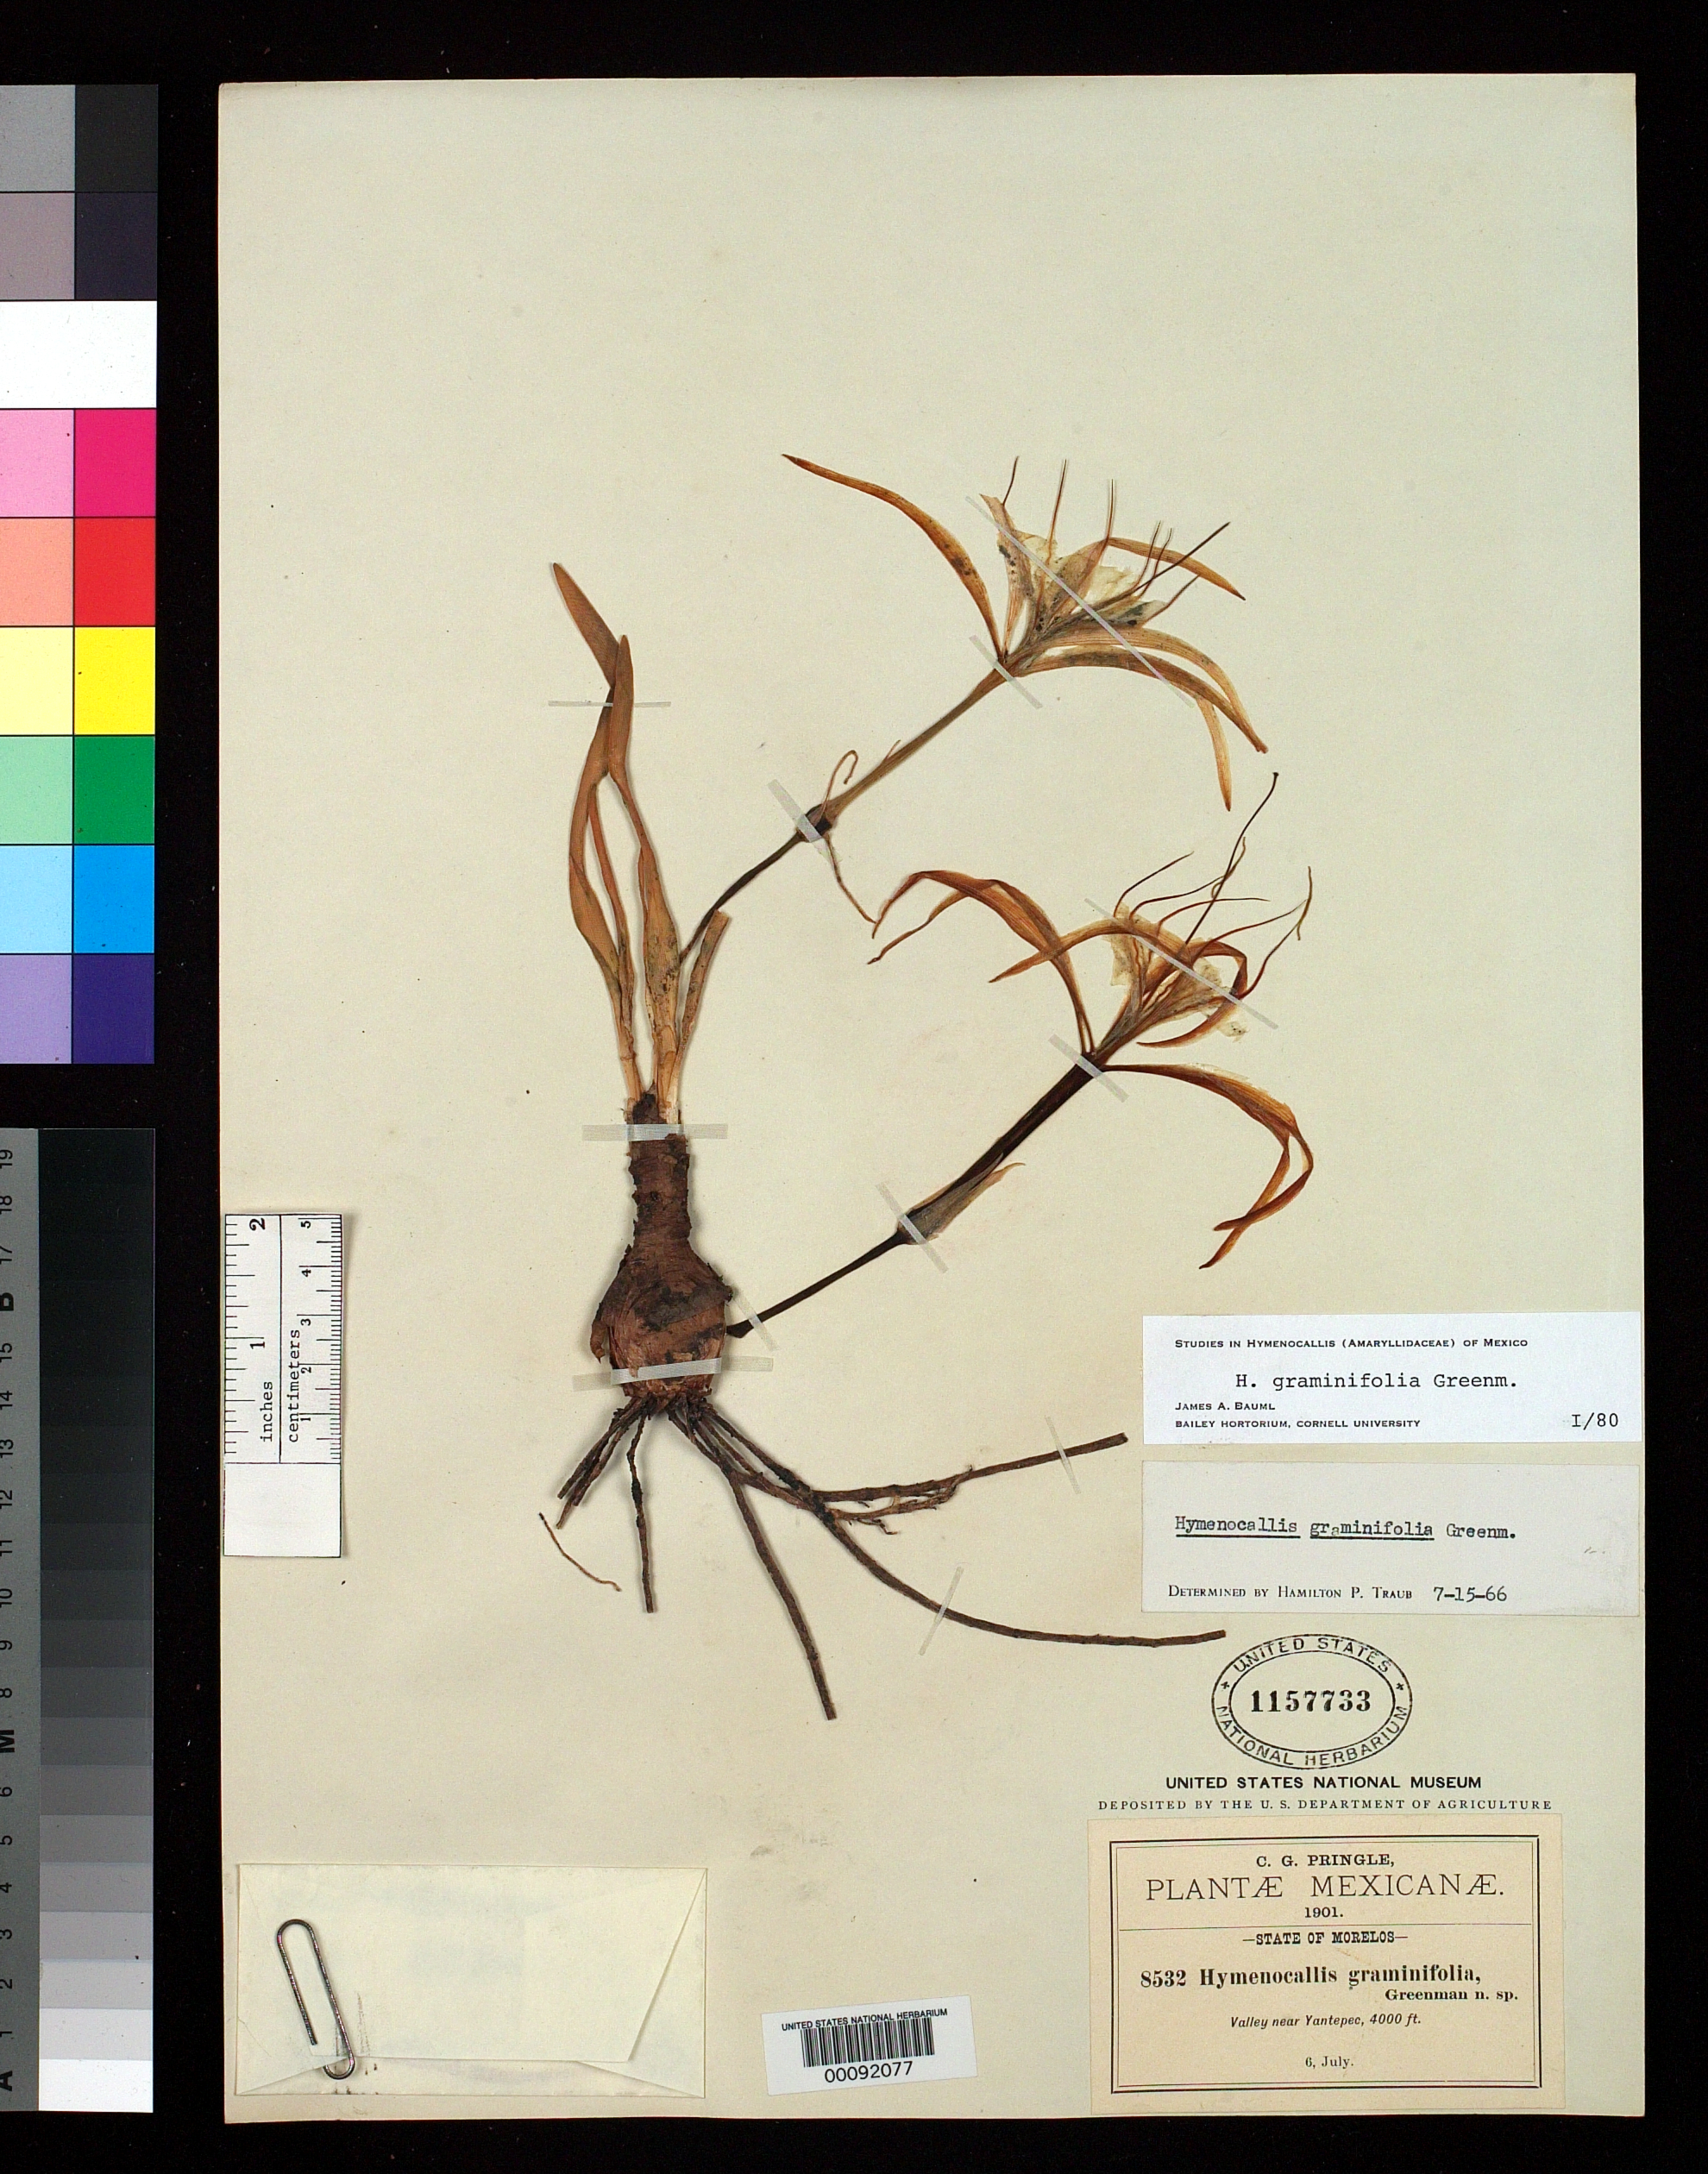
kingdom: Plantae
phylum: Tracheophyta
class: Liliopsida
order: Asparagales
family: Amaryllidaceae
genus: Hymenocallis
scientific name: Hymenocallis graminifolia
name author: Greenm.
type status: Isotype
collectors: C. G. Pringle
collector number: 8532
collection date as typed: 06 Jul 1901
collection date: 1901-07-06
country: Mexico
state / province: Morelos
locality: Valley near Yautepec area.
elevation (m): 1219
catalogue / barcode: US 1157733